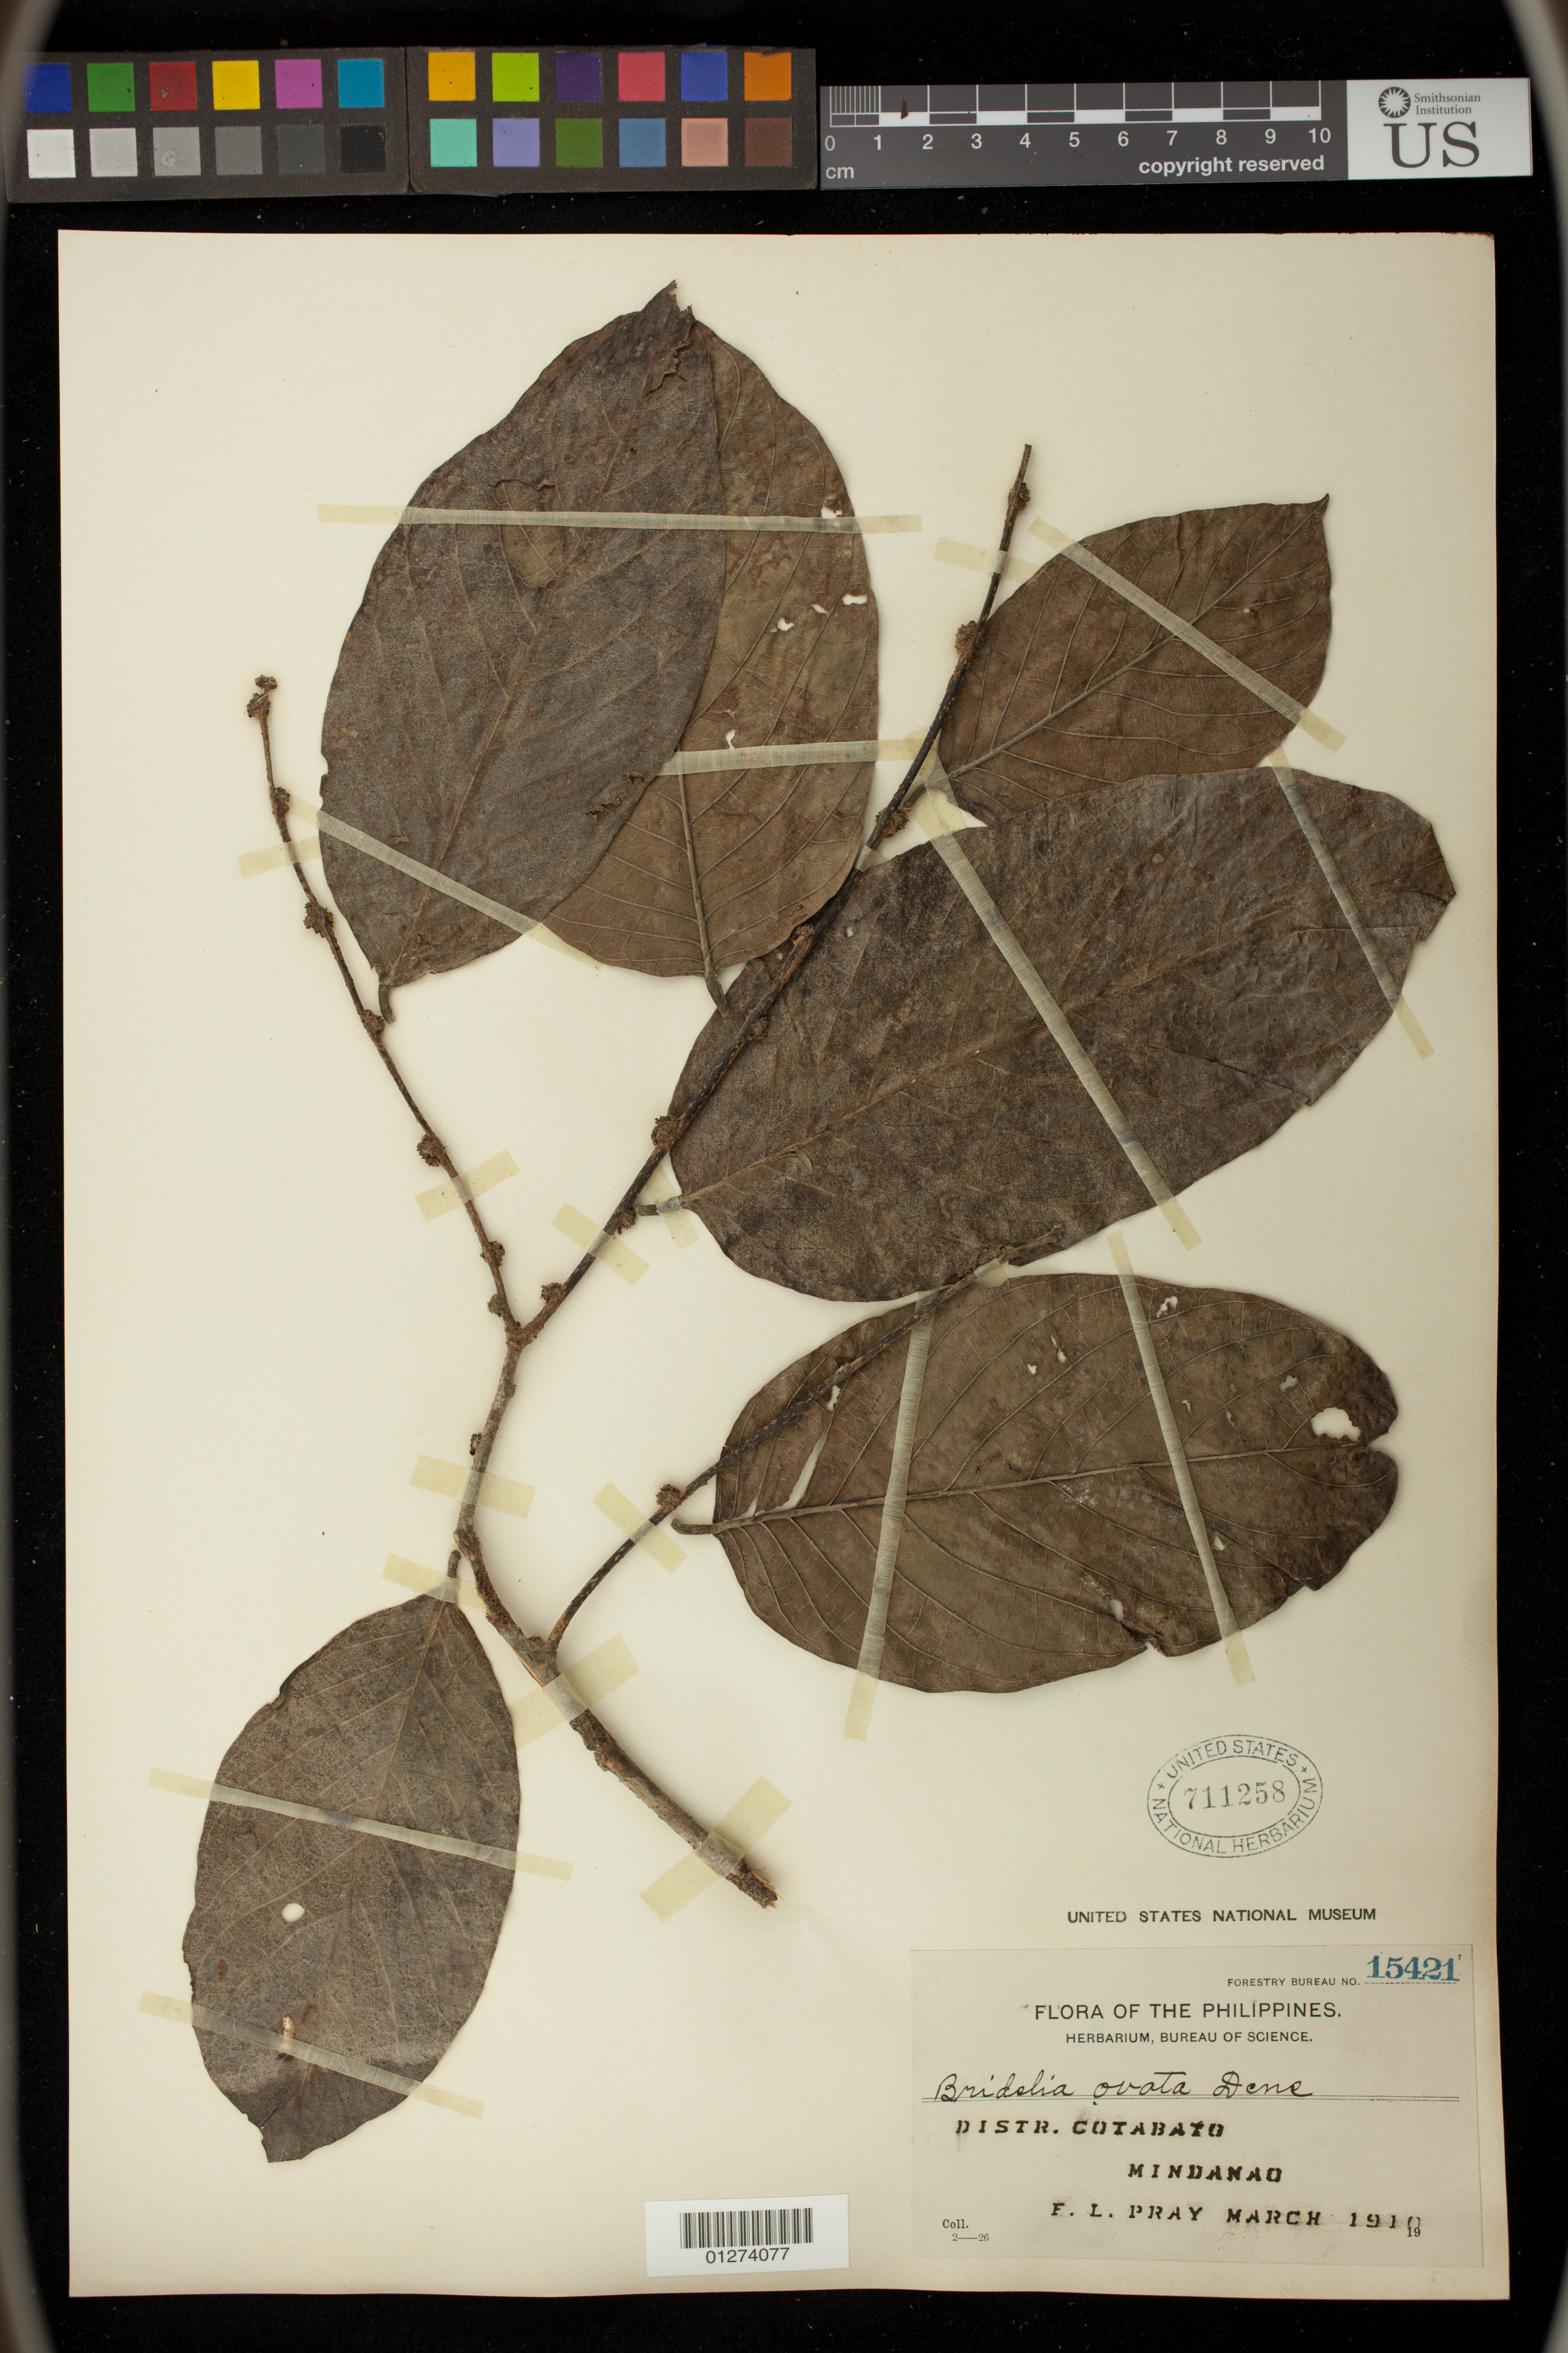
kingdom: Plantae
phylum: Tracheophyta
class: Magnoliopsida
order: Malpighiales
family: Phyllanthaceae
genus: Bridelia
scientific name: Bridelia insulana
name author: Hance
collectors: F. Pray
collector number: For. Bur. 15421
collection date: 1910-03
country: Philippines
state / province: Soccsksargen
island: Mindanao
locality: Distr. Cotabato, Mindanao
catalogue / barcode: US 711258